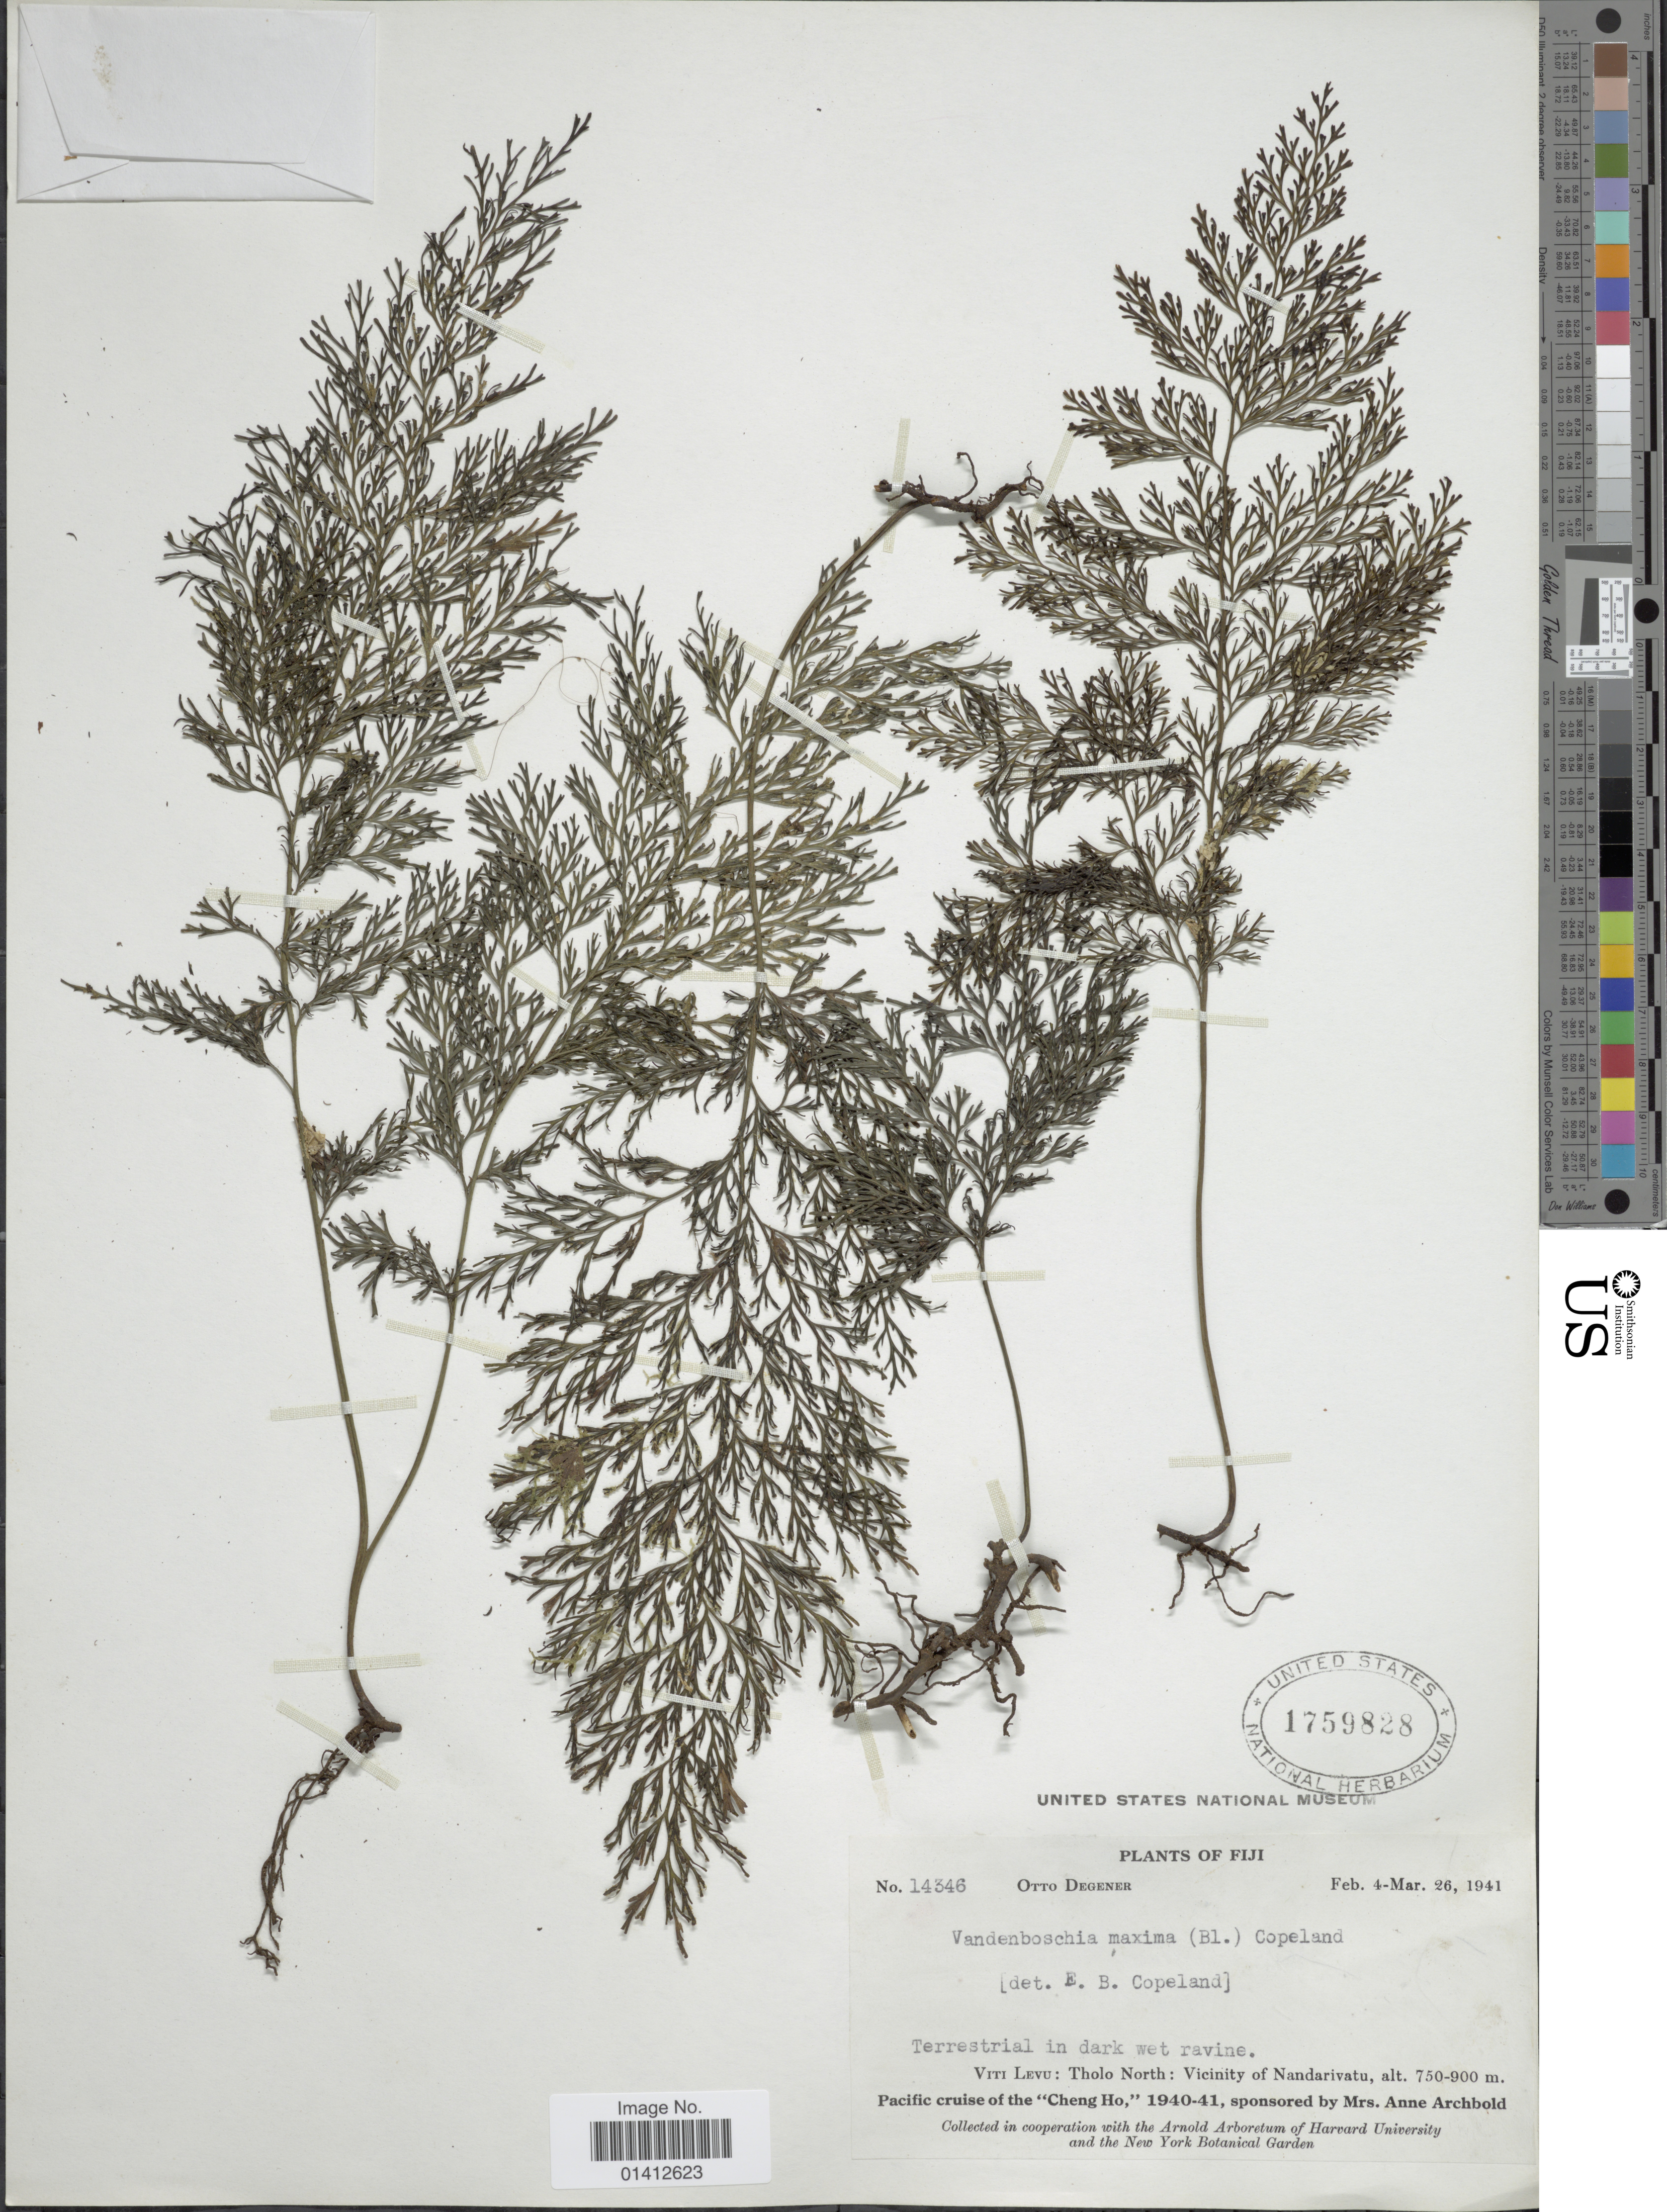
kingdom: Plantae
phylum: Tracheophyta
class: Polypodiopsida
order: Hymenophyllales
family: Hymenophyllaceae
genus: Vandenboschia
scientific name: Vandenboschia maxima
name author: (Blume) Copel.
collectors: O. Degener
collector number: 14346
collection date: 1941-02-04/1941-03-26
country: Fiji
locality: Viti Levu: Tholo North: Vicinity of Nandarivatu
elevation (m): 750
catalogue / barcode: US 1759828